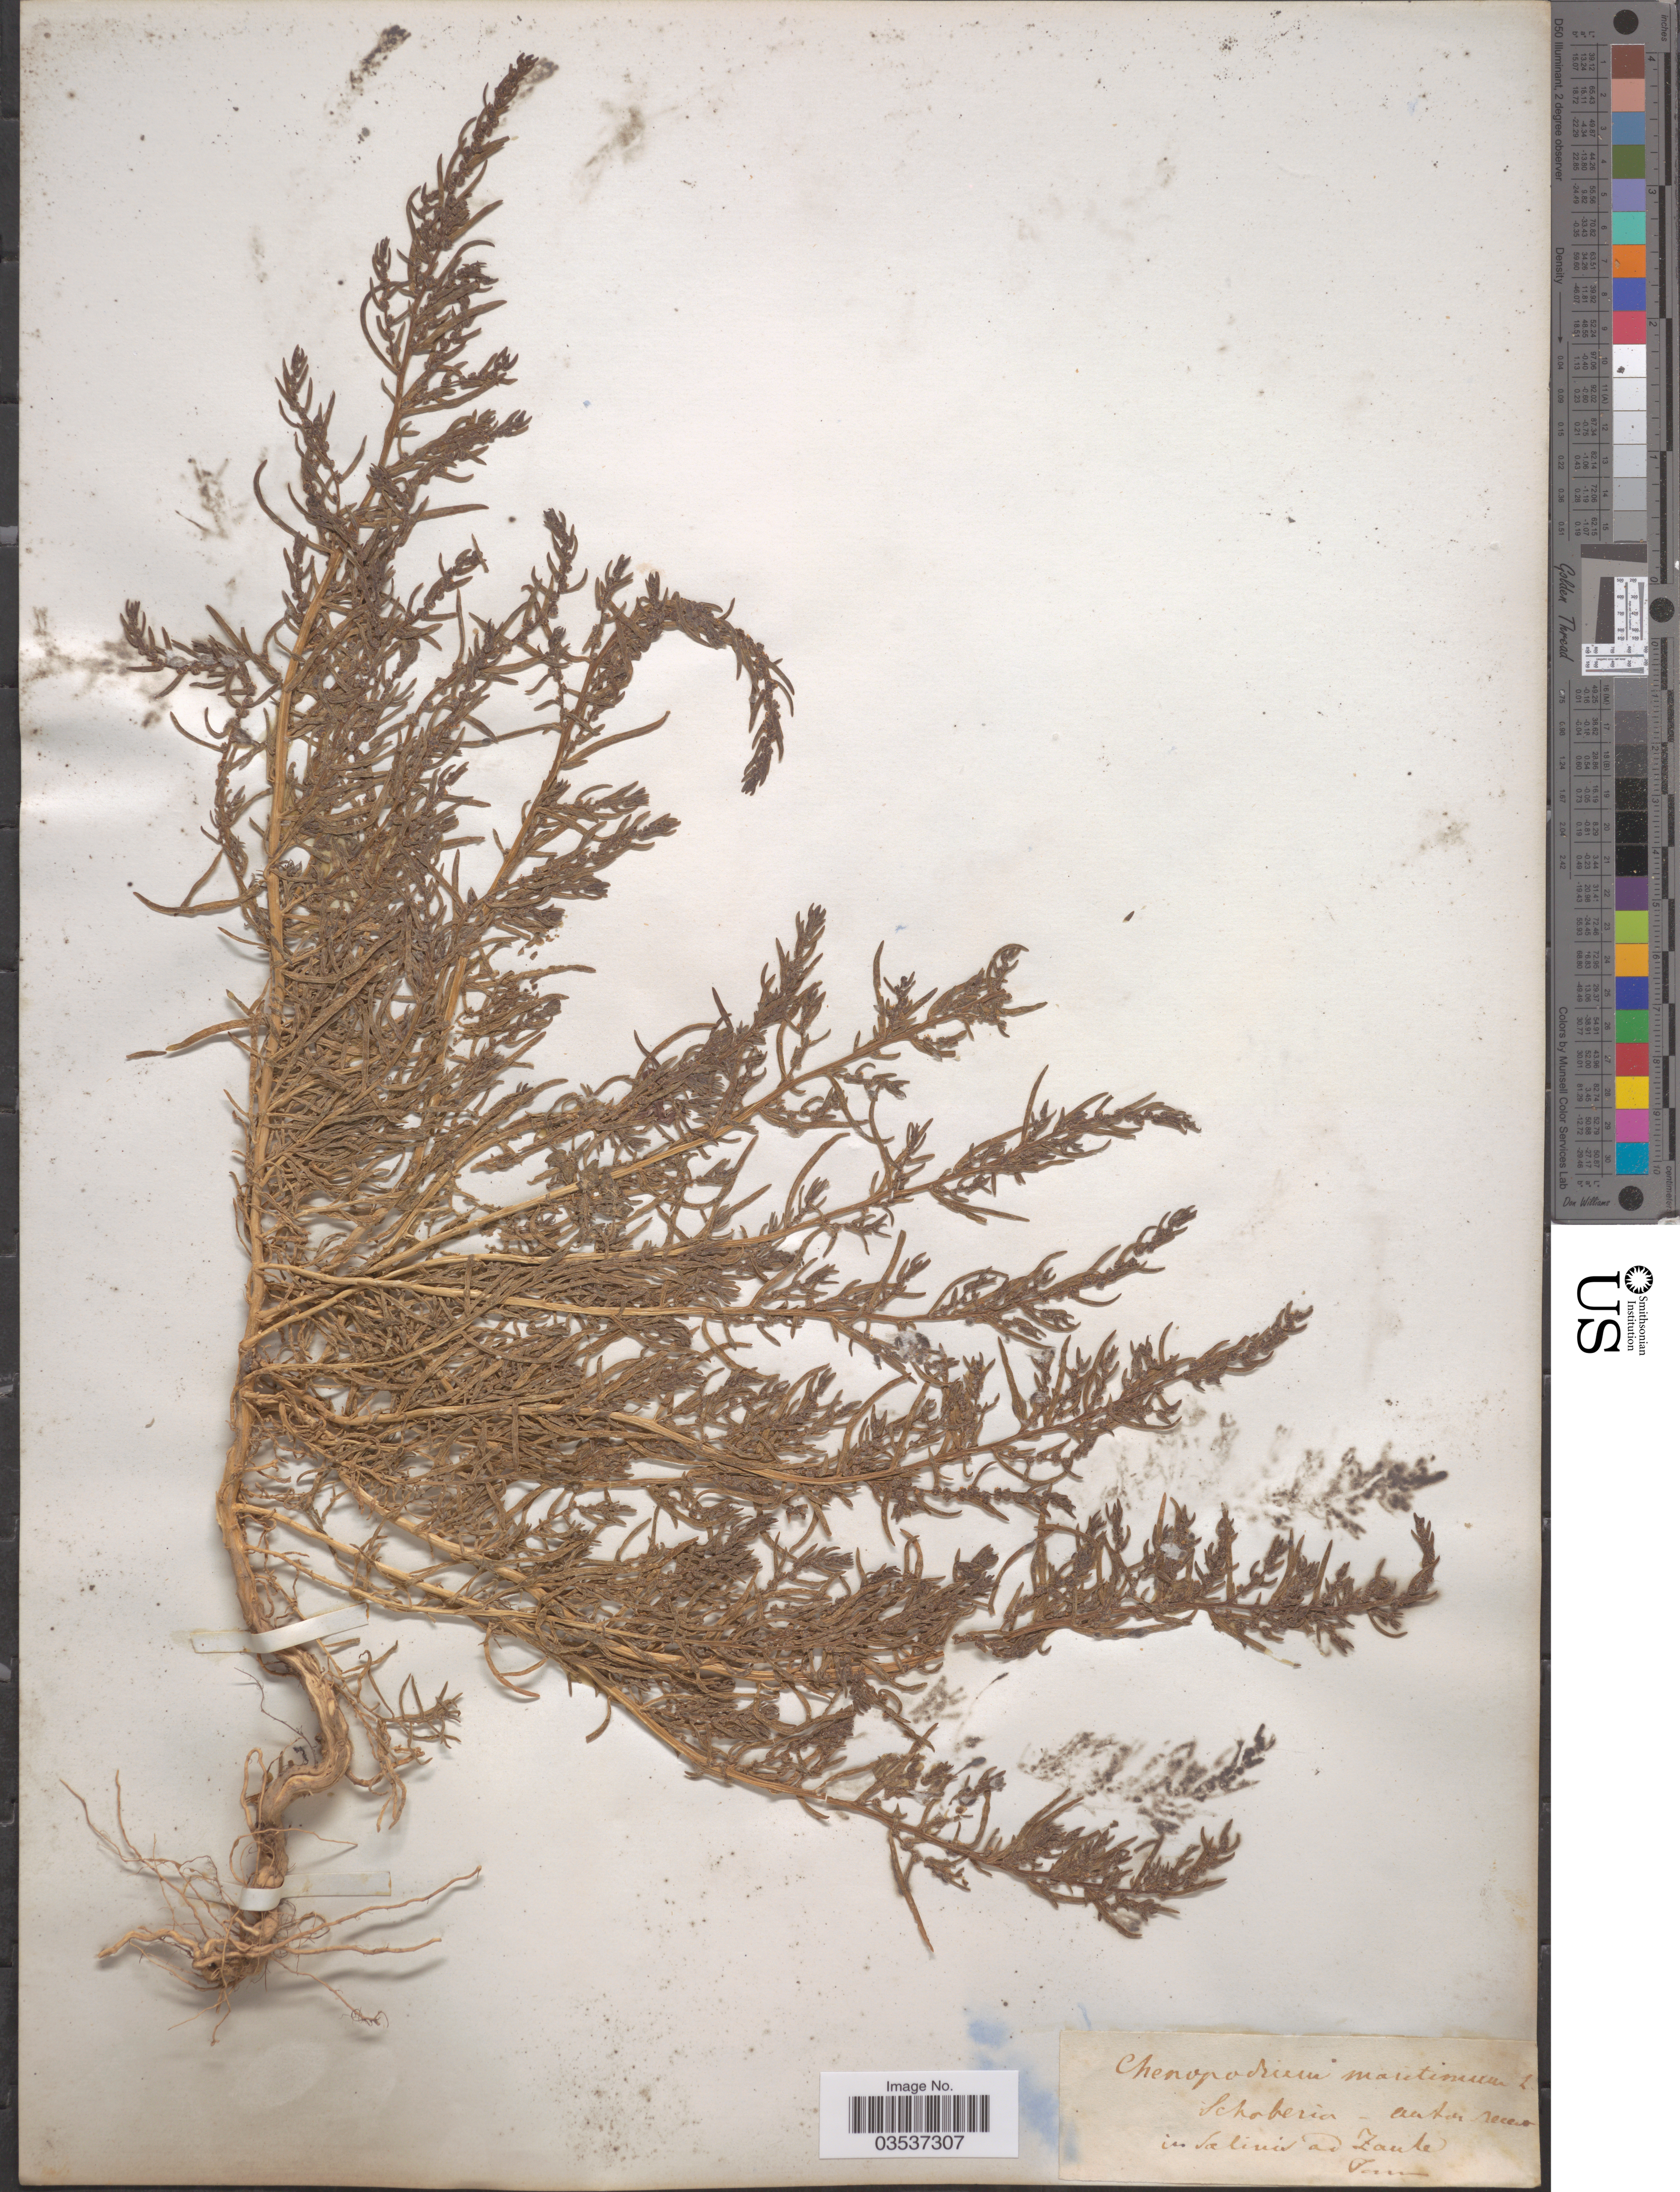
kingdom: Plantae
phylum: Tracheophyta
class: Magnoliopsida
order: Caryophyllales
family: Amaranthaceae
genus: Suaeda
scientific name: Suaeda maritima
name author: (L.) Dumort.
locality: Schoberia-unter secco in salinis ad Zante. [interpreted]